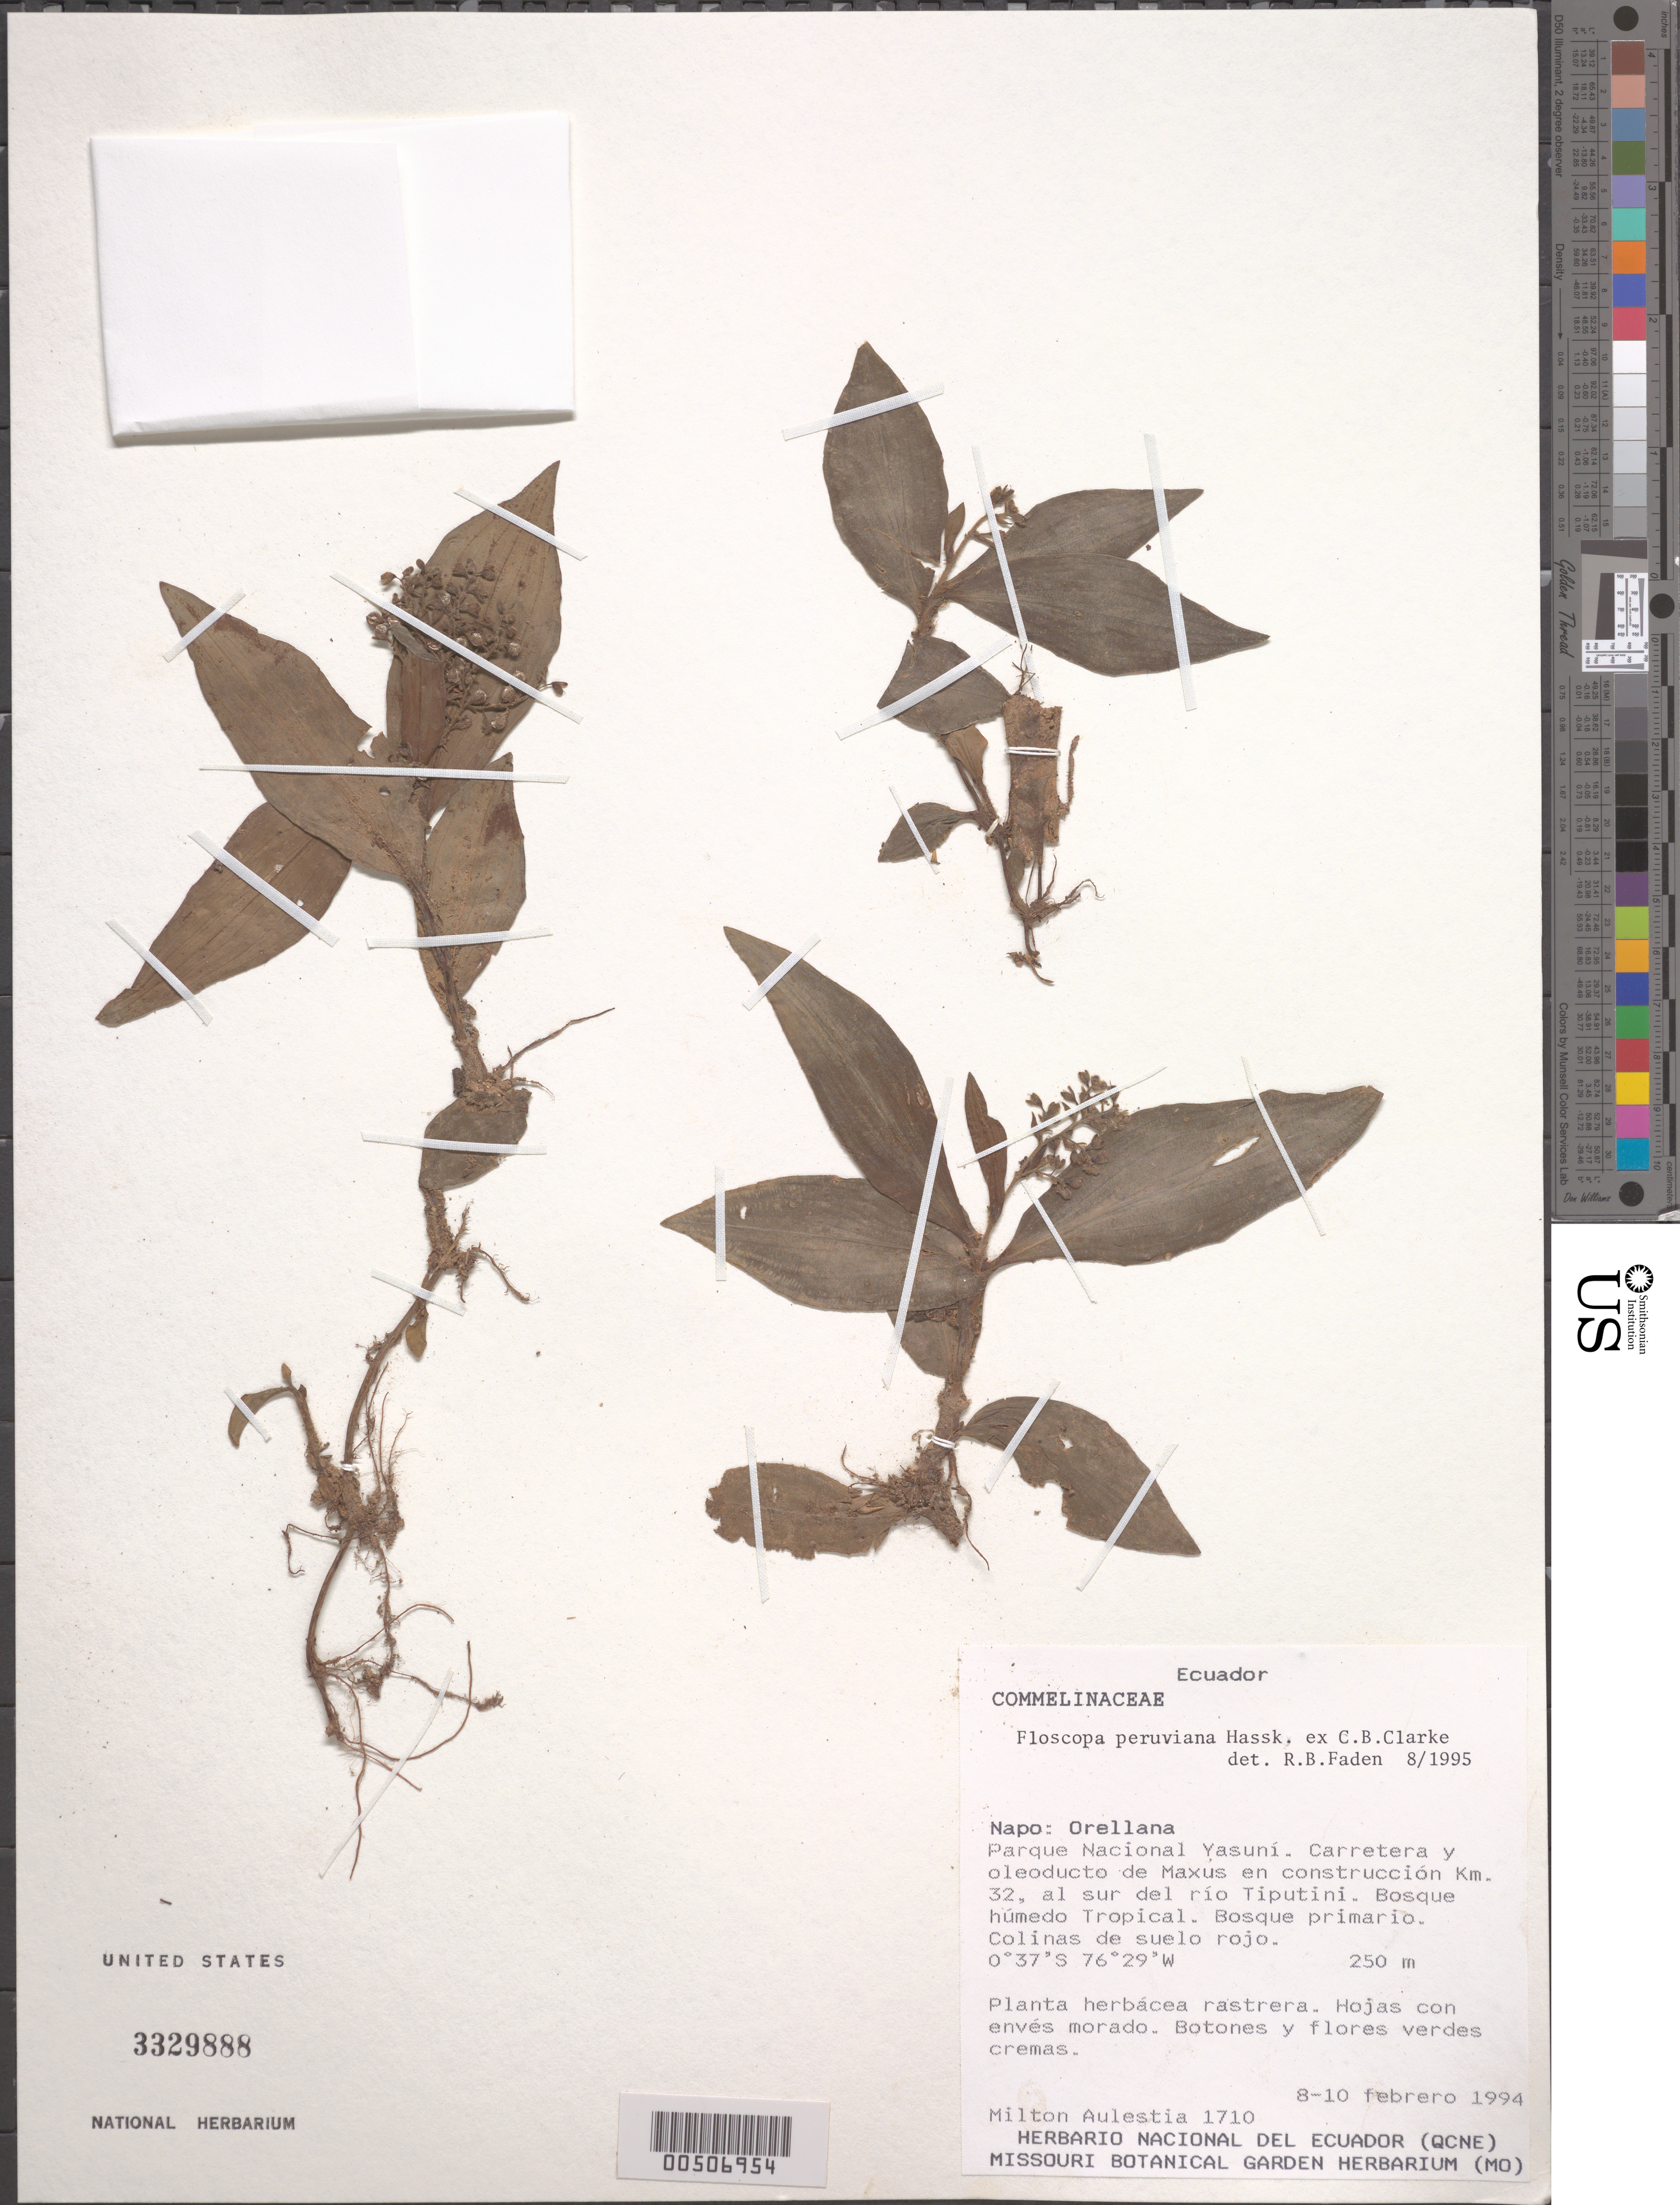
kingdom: Plantae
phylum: Tracheophyta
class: Liliopsida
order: Commelinales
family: Commelinaceae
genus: Floscopa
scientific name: Floscopa peruviana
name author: Hassk. ex C.B. Clarke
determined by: Faden, Robert B., (US), Smithsonian Institution - National Museum of Natural History (UNITED STATES)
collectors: M. Aulestia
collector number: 1710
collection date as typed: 08 Feb 1994 to 10 Feb 1994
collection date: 1994-02-08/1994-02-10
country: Ecuador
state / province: Napo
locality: Orellana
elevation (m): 250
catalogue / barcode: US 3329888